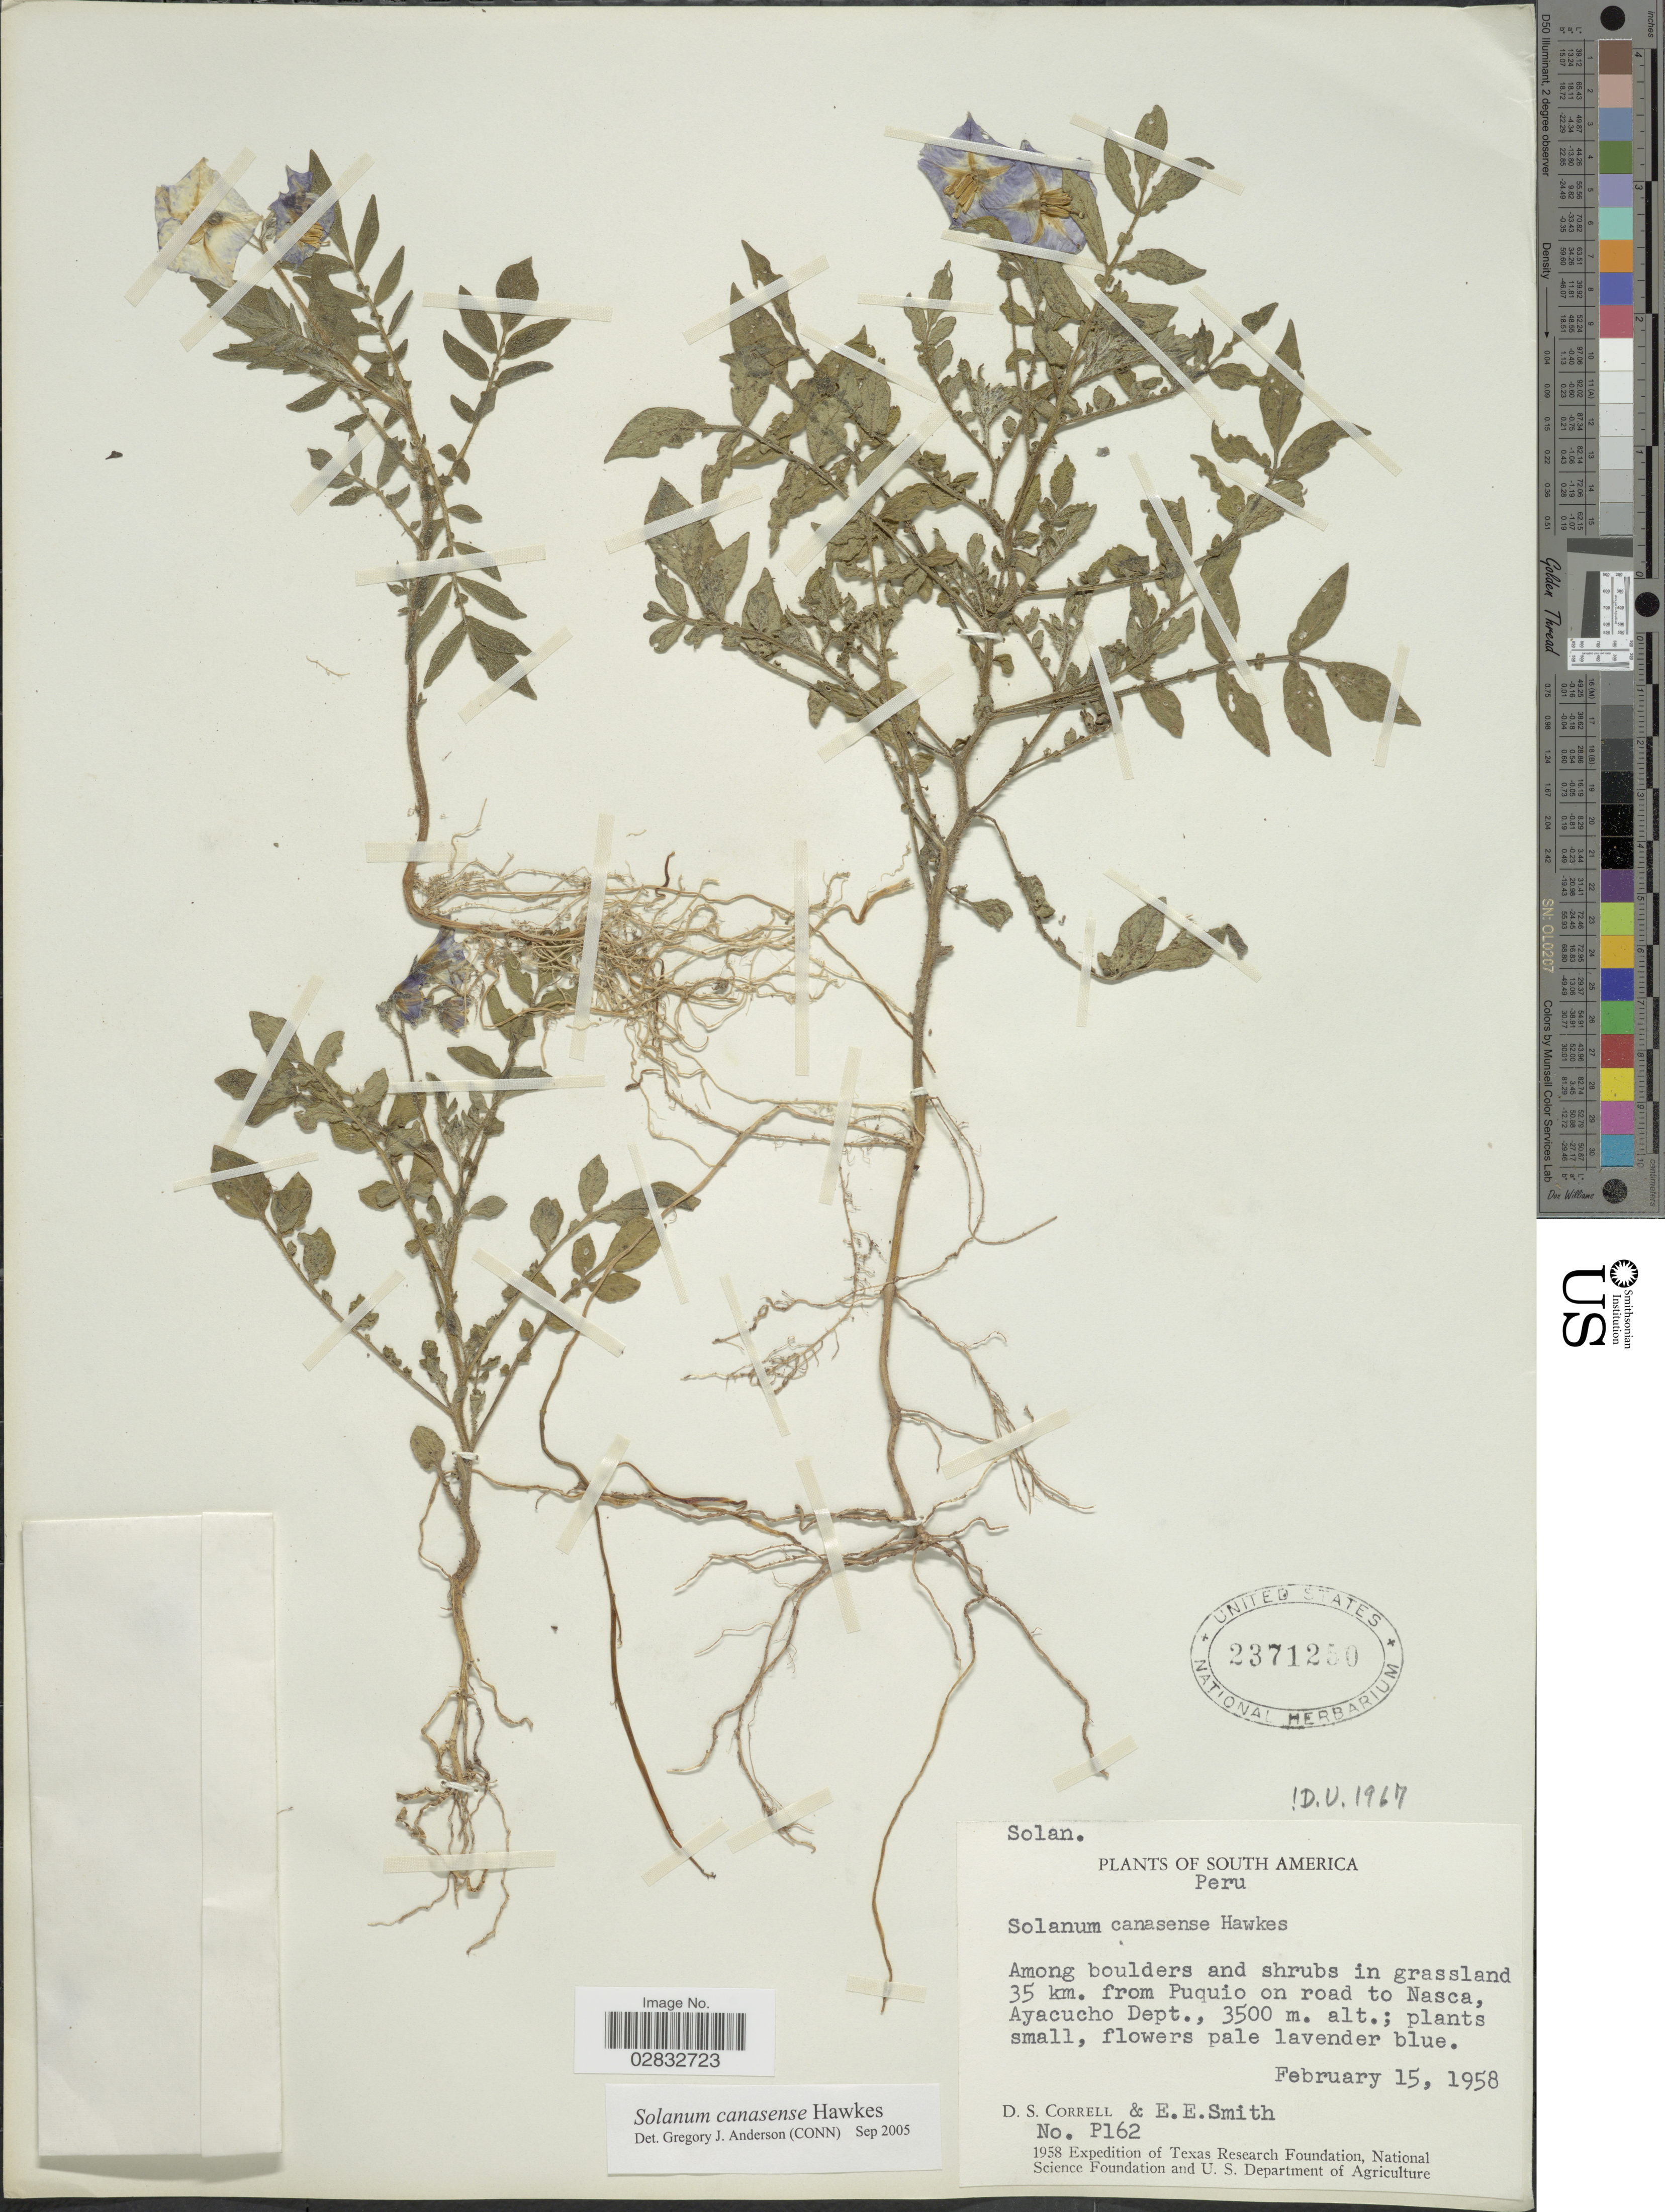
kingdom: Plantae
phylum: Tracheophyta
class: Magnoliopsida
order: Solanales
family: Solanaceae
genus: Solanum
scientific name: Solanum canaosense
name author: L.B. Sm. & Downs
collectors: D. S. Correll & E. E. Smith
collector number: P162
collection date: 1958-02-15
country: Peru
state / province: Ayacucho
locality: Among boulders and shrubs in grassland 35 km. from Puquio on road to Nasca, Ayacucho Dept.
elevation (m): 3500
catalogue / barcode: US 2371250